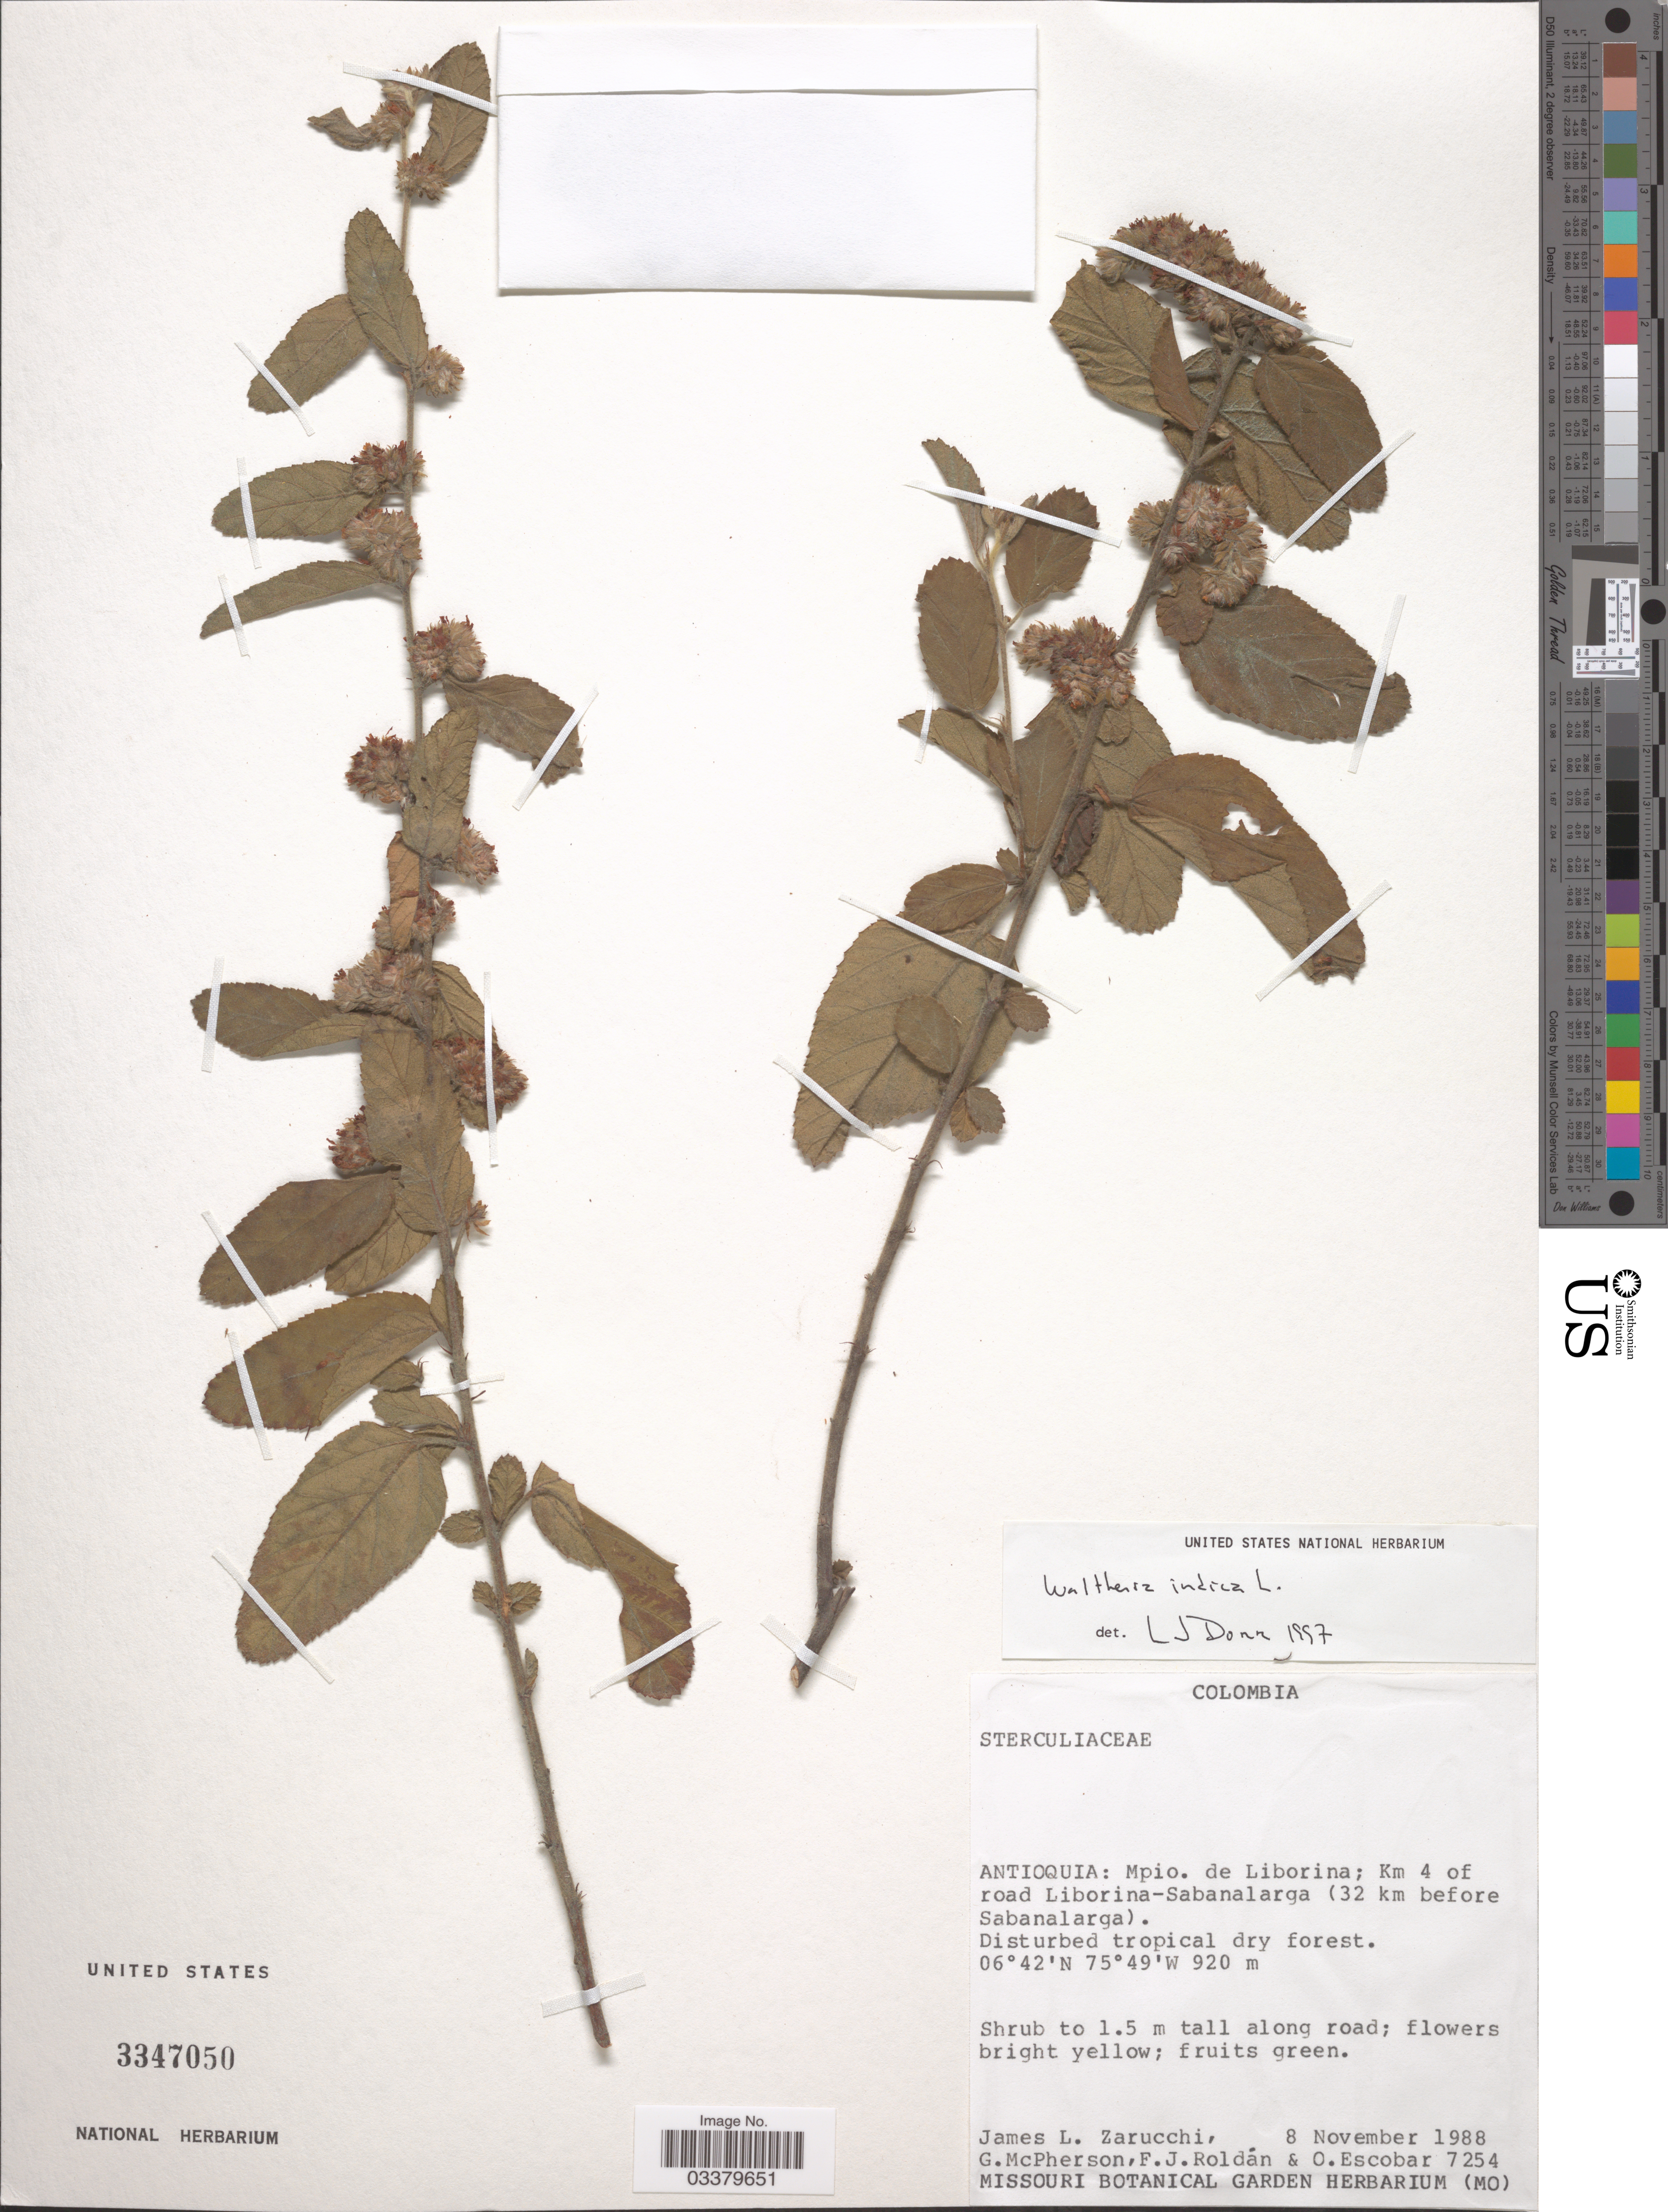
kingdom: Plantae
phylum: Tracheophyta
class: Magnoliopsida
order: Malvales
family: Malvaceae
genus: Waltheria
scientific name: Waltheria indica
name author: L.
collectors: J. L. Zarucchi, G. McPherson, F. J. Roldán & O. Escobar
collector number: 7254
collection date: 1988-11-08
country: Colombia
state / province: Antioquia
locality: Mpio. de Loborina; Km 4 of road Liborina-Sabanalarga (32 km before Sabanalarga).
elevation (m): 920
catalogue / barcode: US 3347050